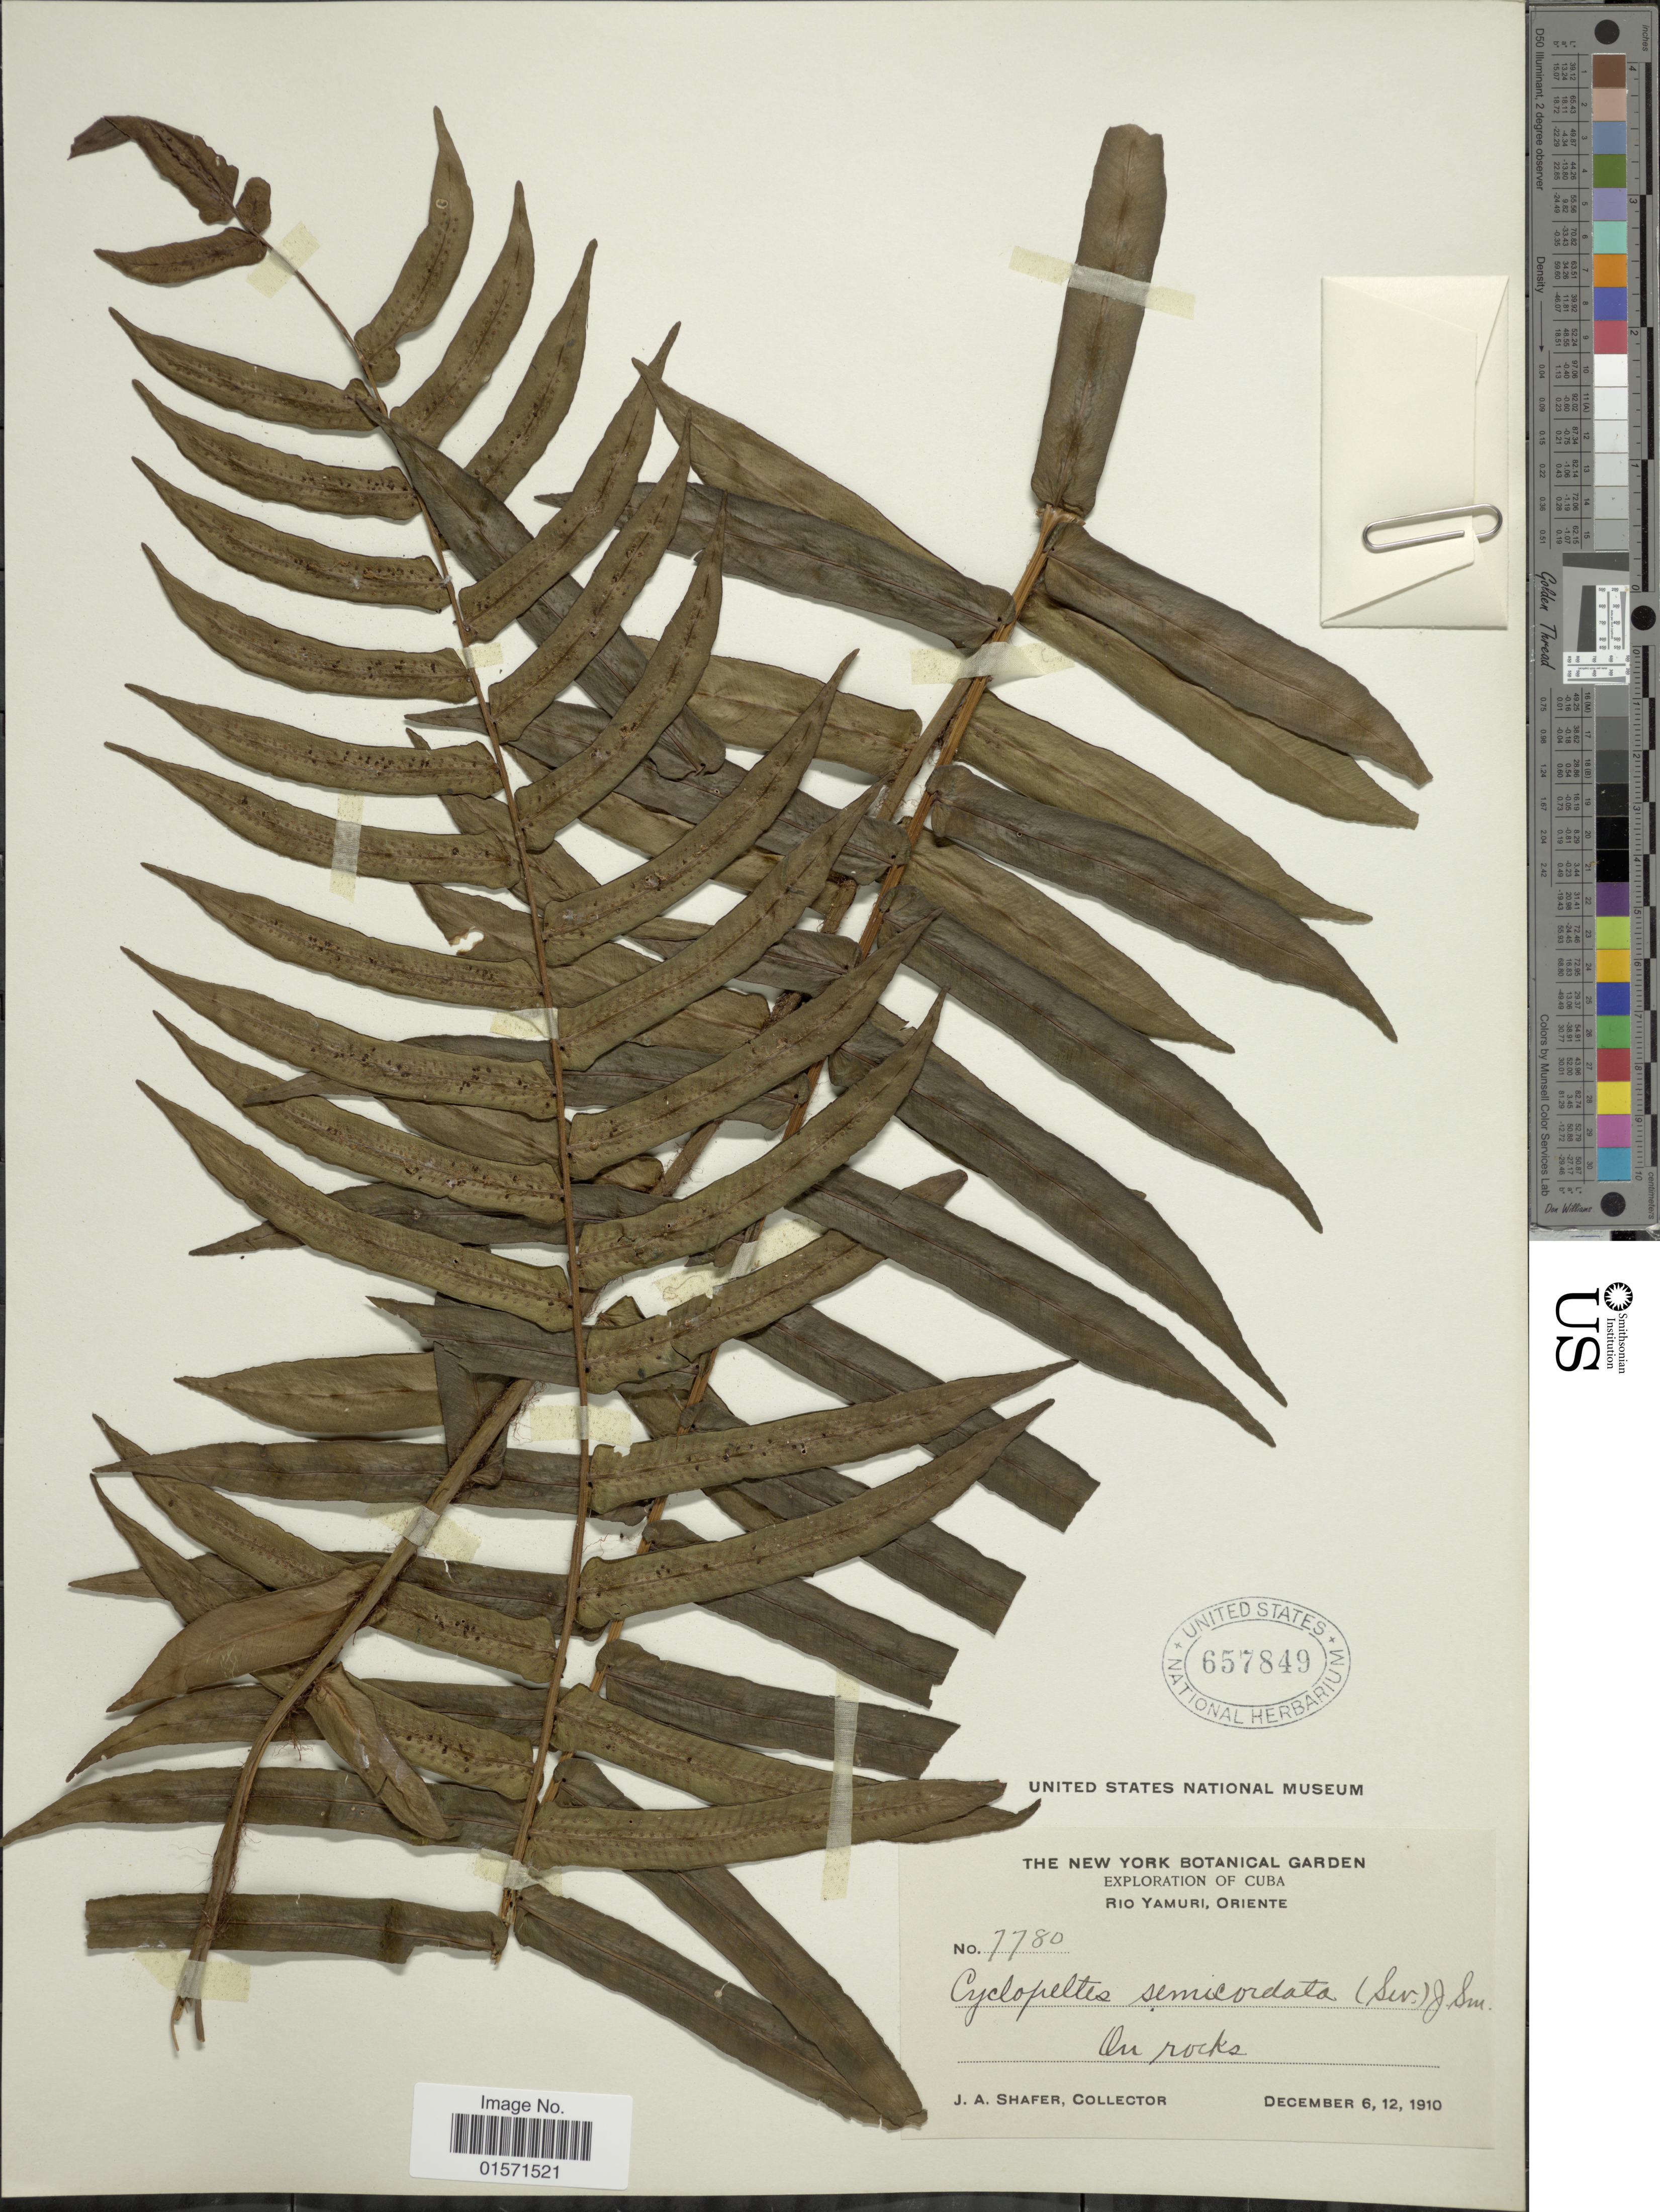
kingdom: Plantae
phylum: Tracheophyta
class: Polypodiopsida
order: Polypodiales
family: Lomariopsidaceae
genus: Cyclopeltis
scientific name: Cyclopeltis semicordata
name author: (Sw.) J. Sm.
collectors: J. A. Shafer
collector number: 7780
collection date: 1910-12-06/1910-12-12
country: Cuba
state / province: Oriente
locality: Cuba. Rio Yamuri, Oriente.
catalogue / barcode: US 657849